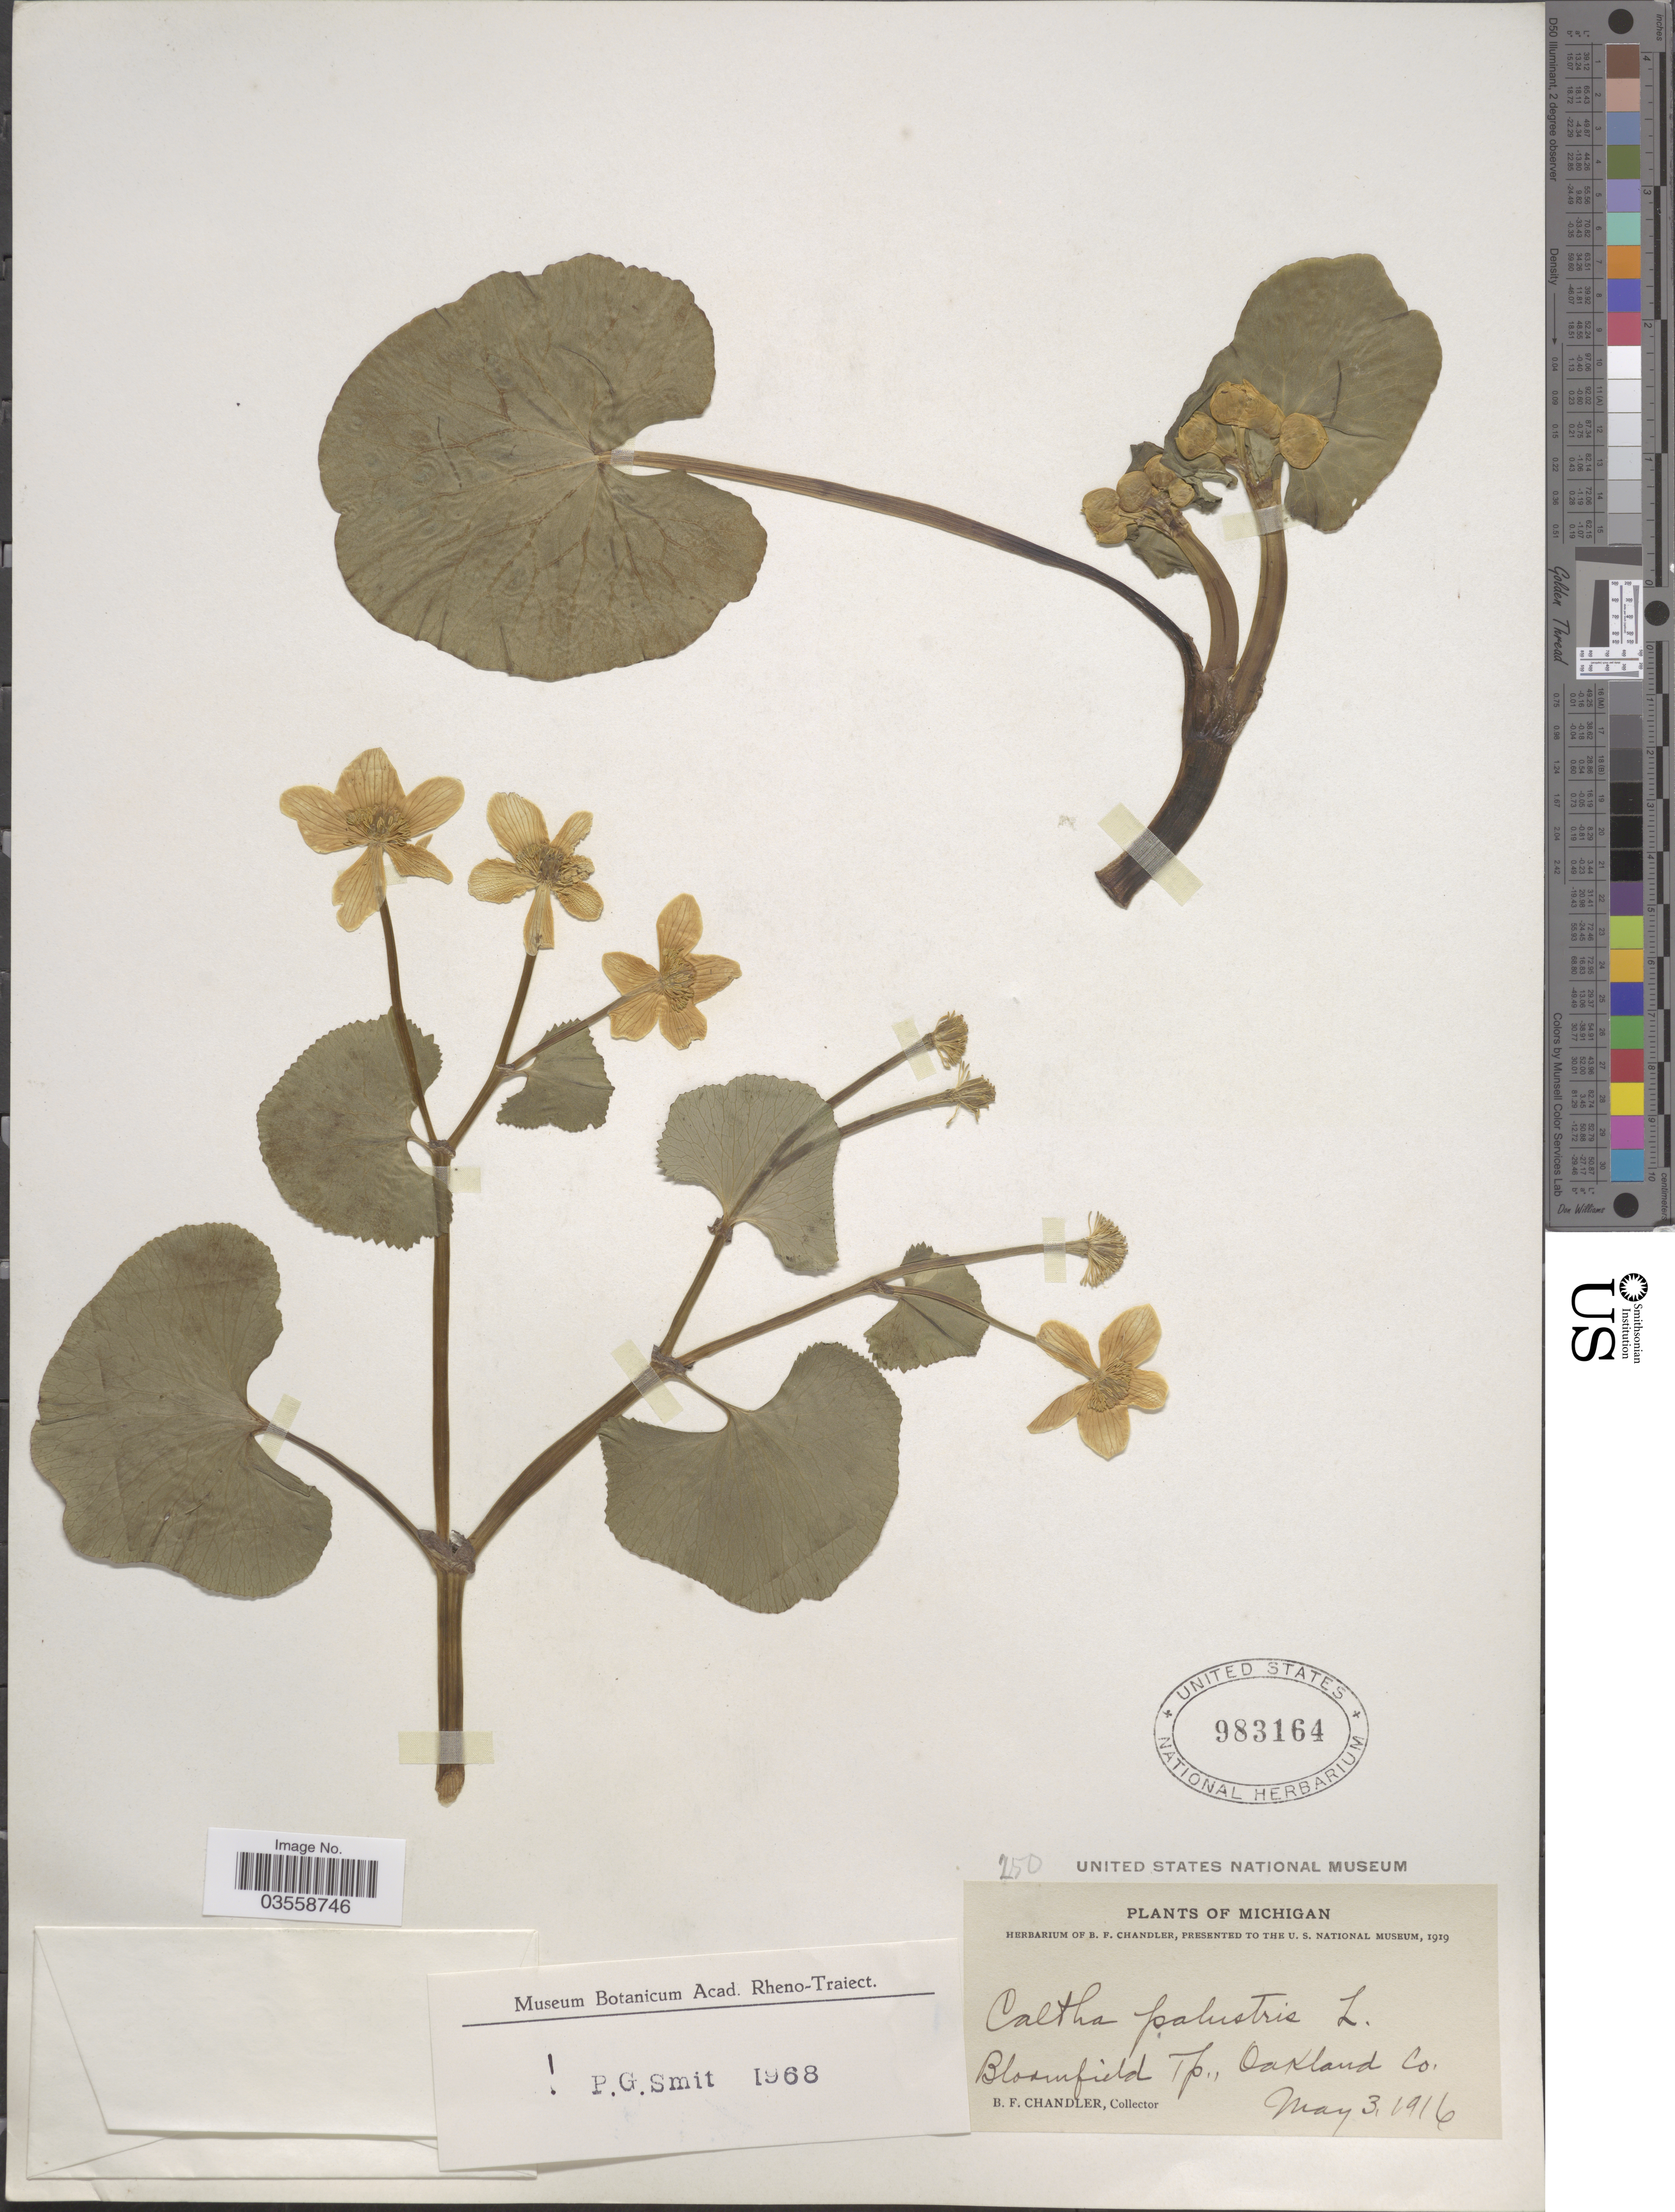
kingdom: Plantae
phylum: Tracheophyta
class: Magnoliopsida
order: Ranunculales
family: Ranunculaceae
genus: Caltha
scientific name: Caltha palustris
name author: L.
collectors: B. F. Chandler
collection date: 1916-05-03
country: United States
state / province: Michigan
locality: Bloomfield Tp., Oakland Co.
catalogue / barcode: US 983164